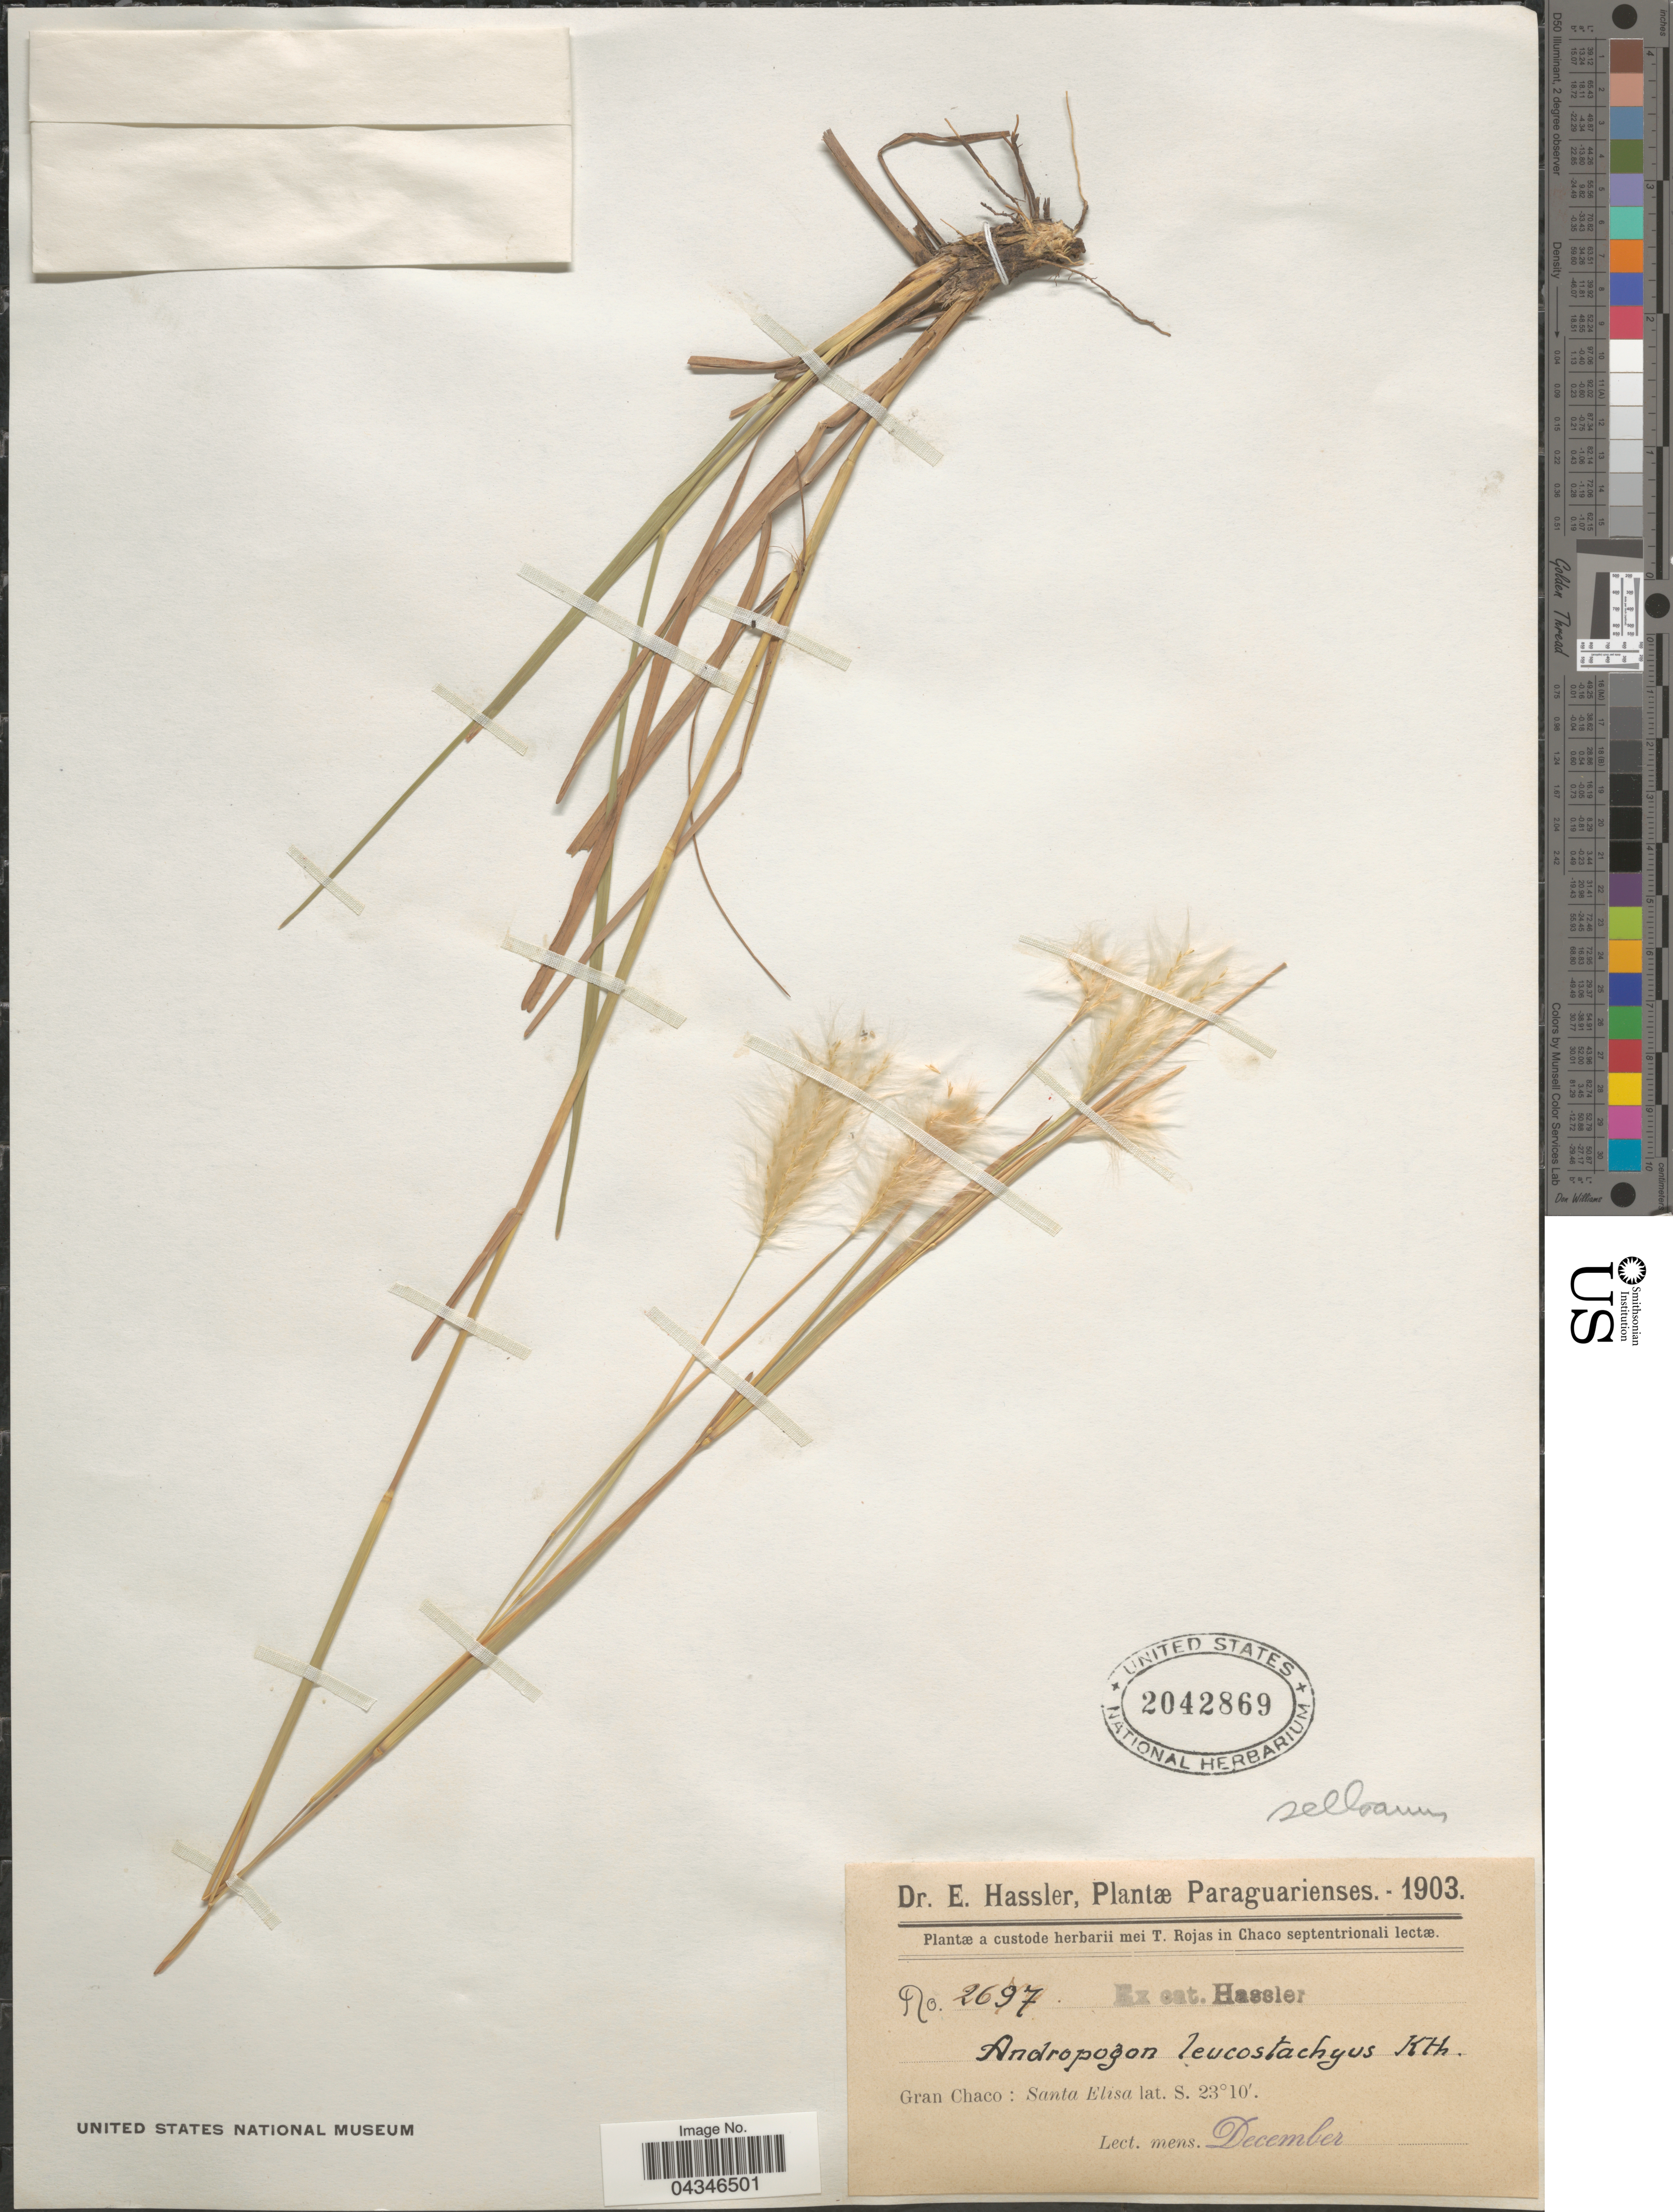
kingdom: Plantae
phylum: Tracheophyta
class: Liliopsida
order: Poales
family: Poaceae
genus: Andropogon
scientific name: Andropogon selloanus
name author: (Hack.) Hack.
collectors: E. Hassler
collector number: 2697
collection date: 1903-12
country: Paraguay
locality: Gran Chaco: Santa Elisa.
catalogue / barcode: US 2042869